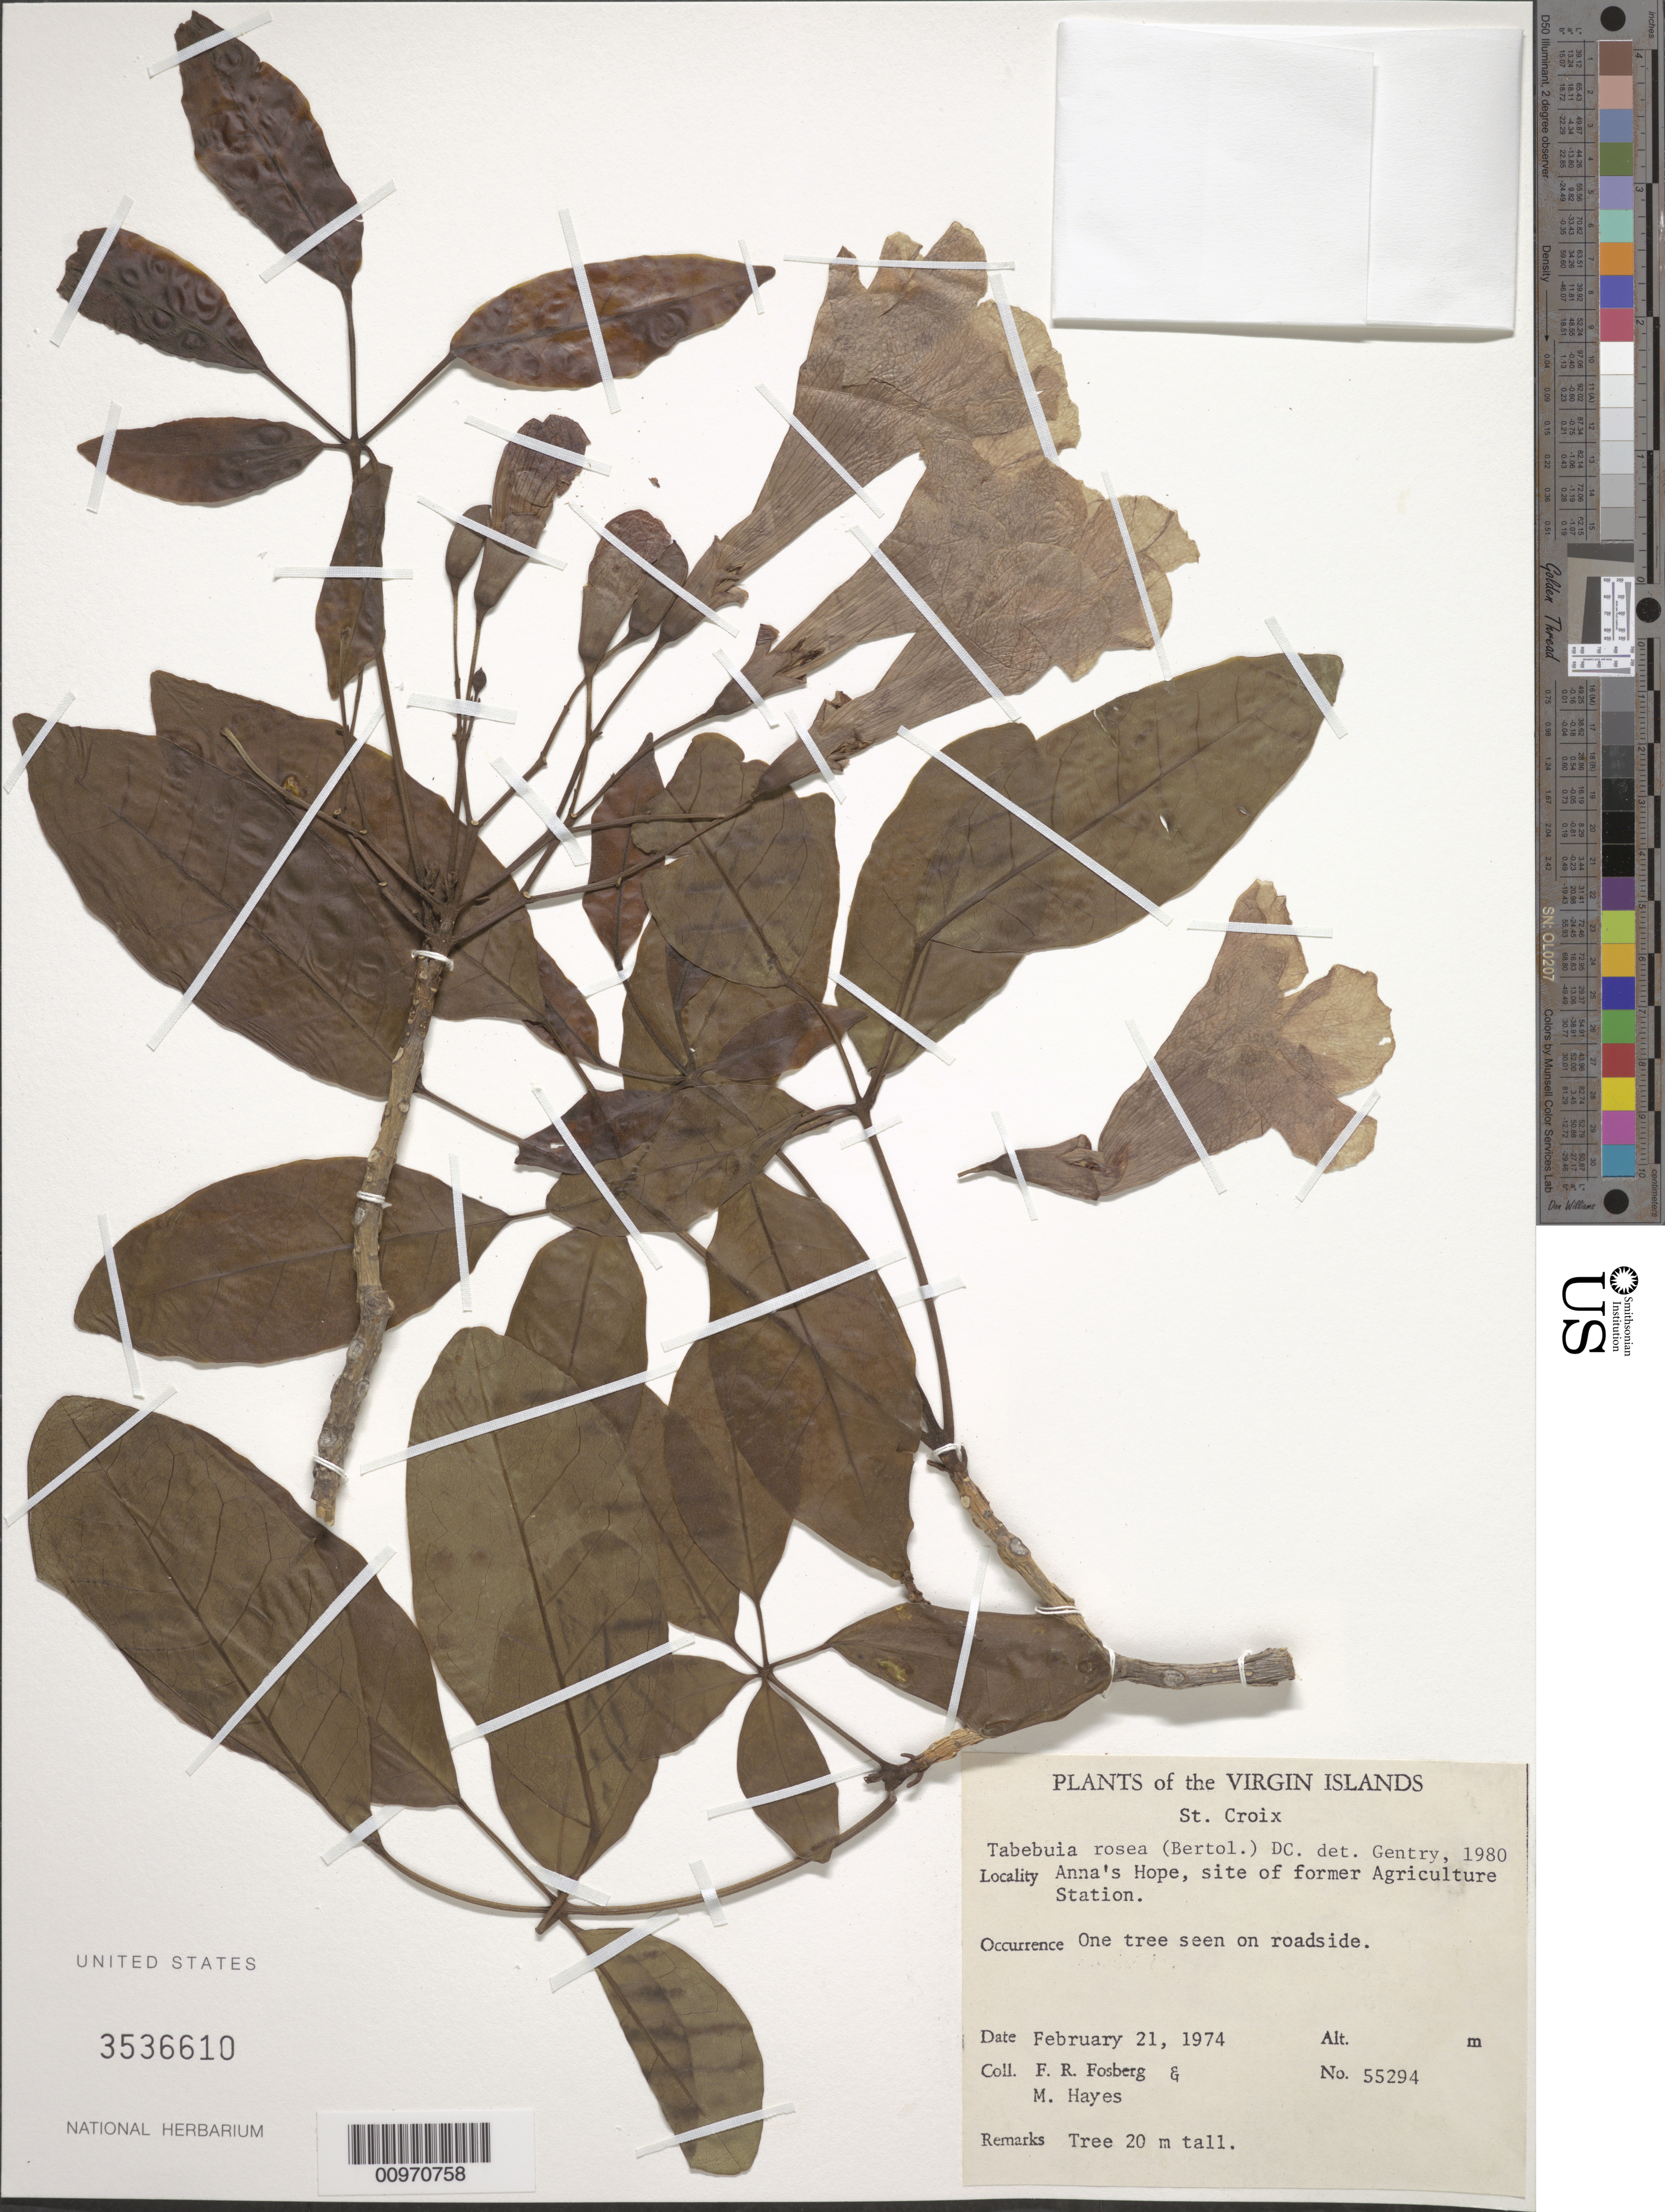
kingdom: Plantae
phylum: Tracheophyta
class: Magnoliopsida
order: Lamiales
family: Bignoniaceae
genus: Tabebuia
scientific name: Tabebuia rosea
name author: (Bertol.) DC.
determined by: Gentry, A. H.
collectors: F. R. Fosberg & M. Hayes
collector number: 55294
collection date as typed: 21 Feb 1974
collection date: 1974-02-21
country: U.S. Virgin Islands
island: St. Croix I.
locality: Anna's Hope, site of former Agriculture Station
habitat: On tree seen on roadside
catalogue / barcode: US 3536610